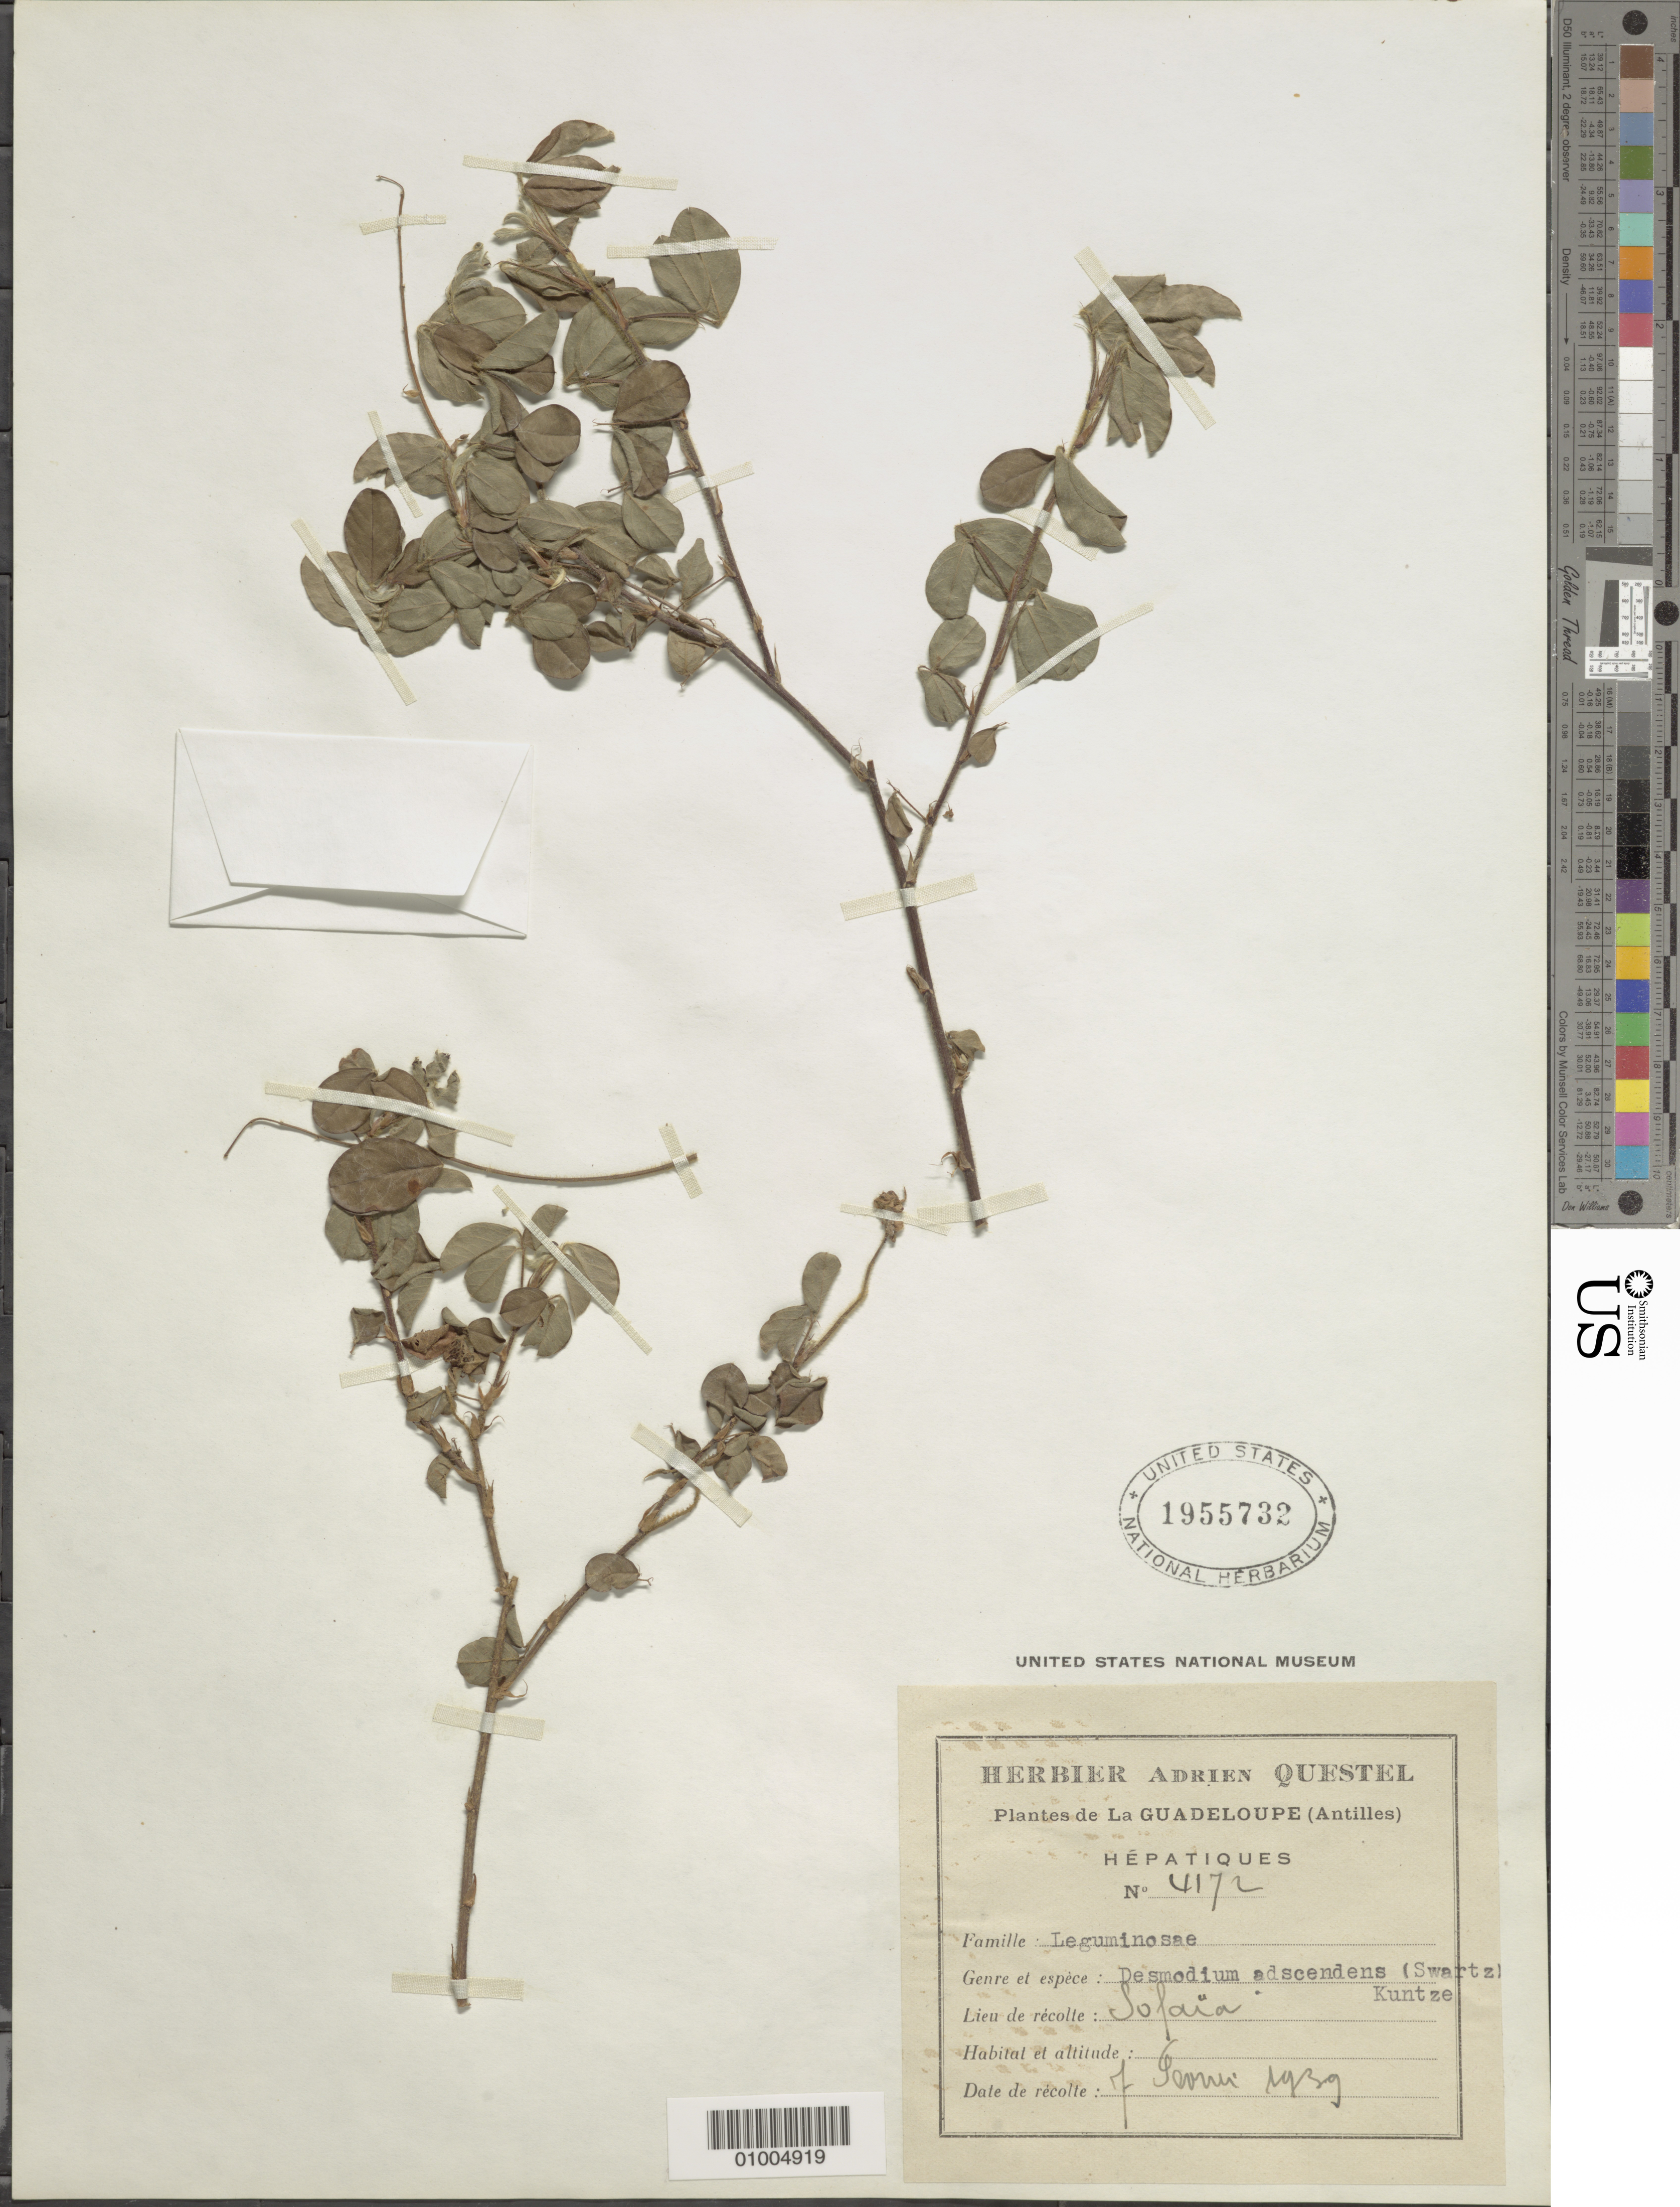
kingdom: Plantae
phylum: Tracheophyta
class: Magnoliopsida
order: Fabales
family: Fabaceae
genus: Grona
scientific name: Grona adscendens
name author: (Sw.) H. Ohashi & K. Ohashi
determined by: Strong, Mark T., (BOT), Smithsonian Institution - National Museum of Natural History (UNITED STATES)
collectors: A. Questel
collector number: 4172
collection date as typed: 07 Feb 1939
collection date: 1939-02-07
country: Guadeloupe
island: Basse Terre [Guadeloupe]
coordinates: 0 N, 0 E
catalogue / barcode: US 1955732